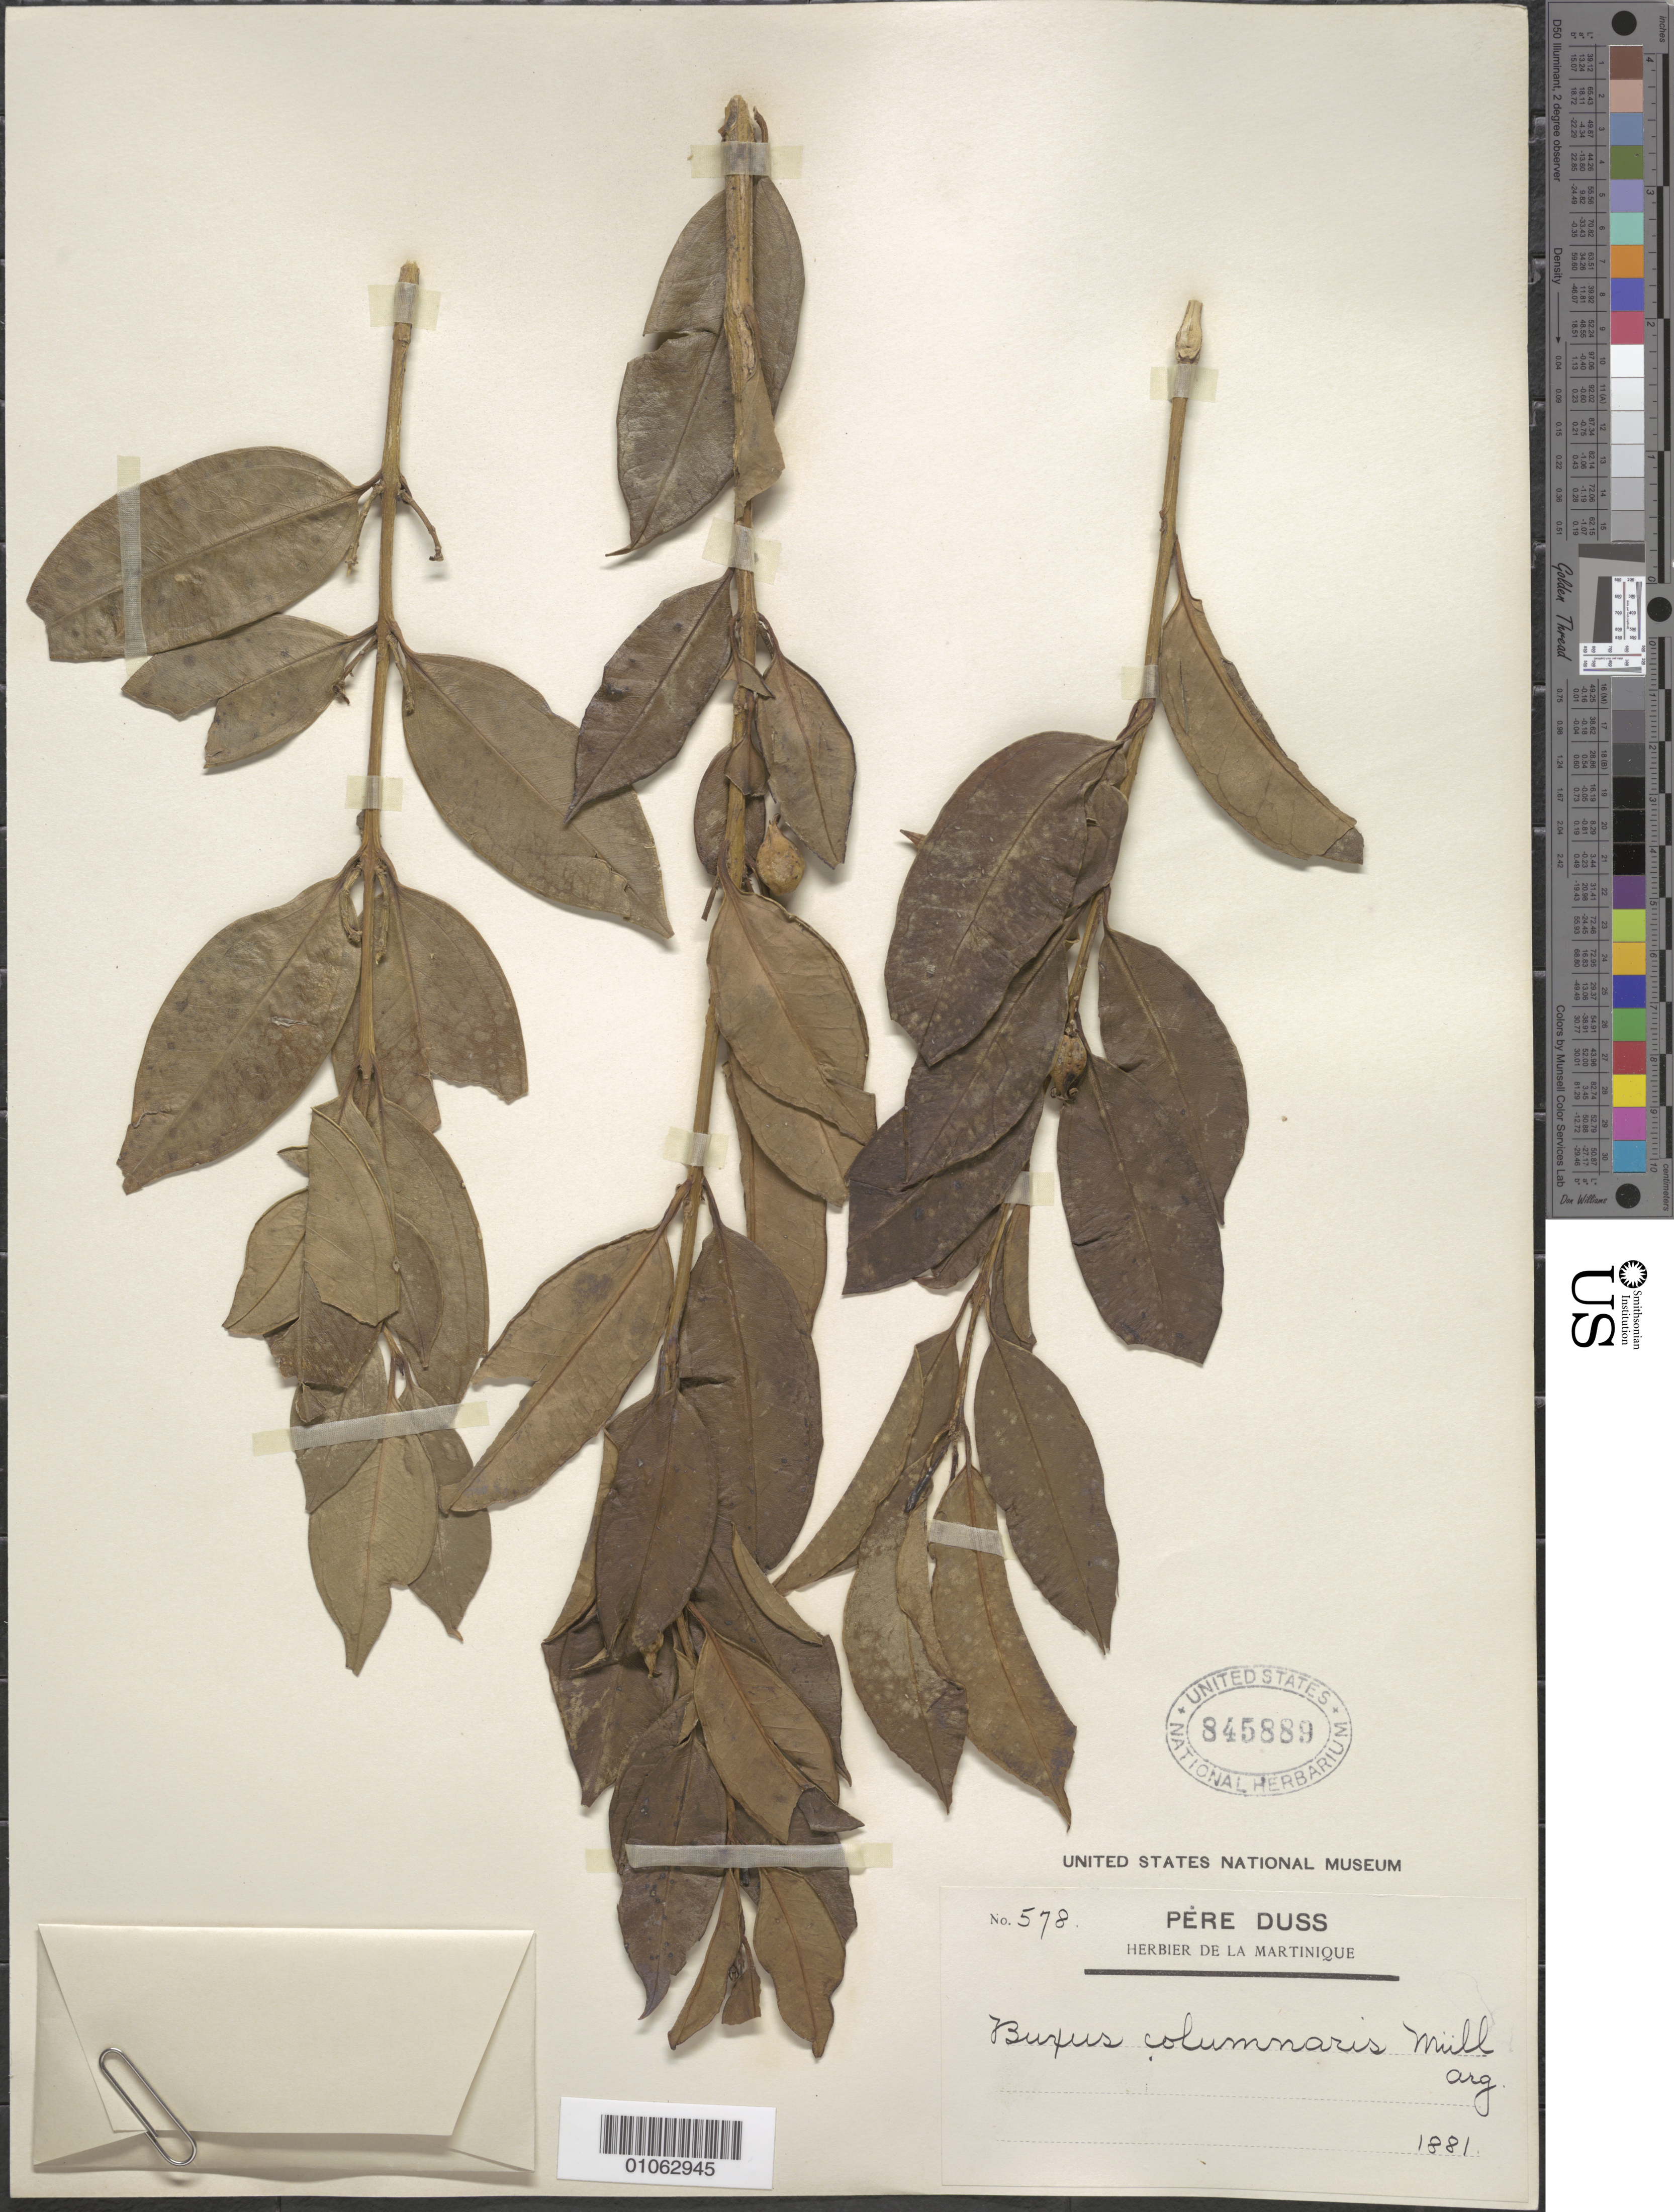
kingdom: Plantae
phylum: Tracheophyta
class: Magnoliopsida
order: Buxales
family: Buxaceae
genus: Buxus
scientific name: Buxus columnaris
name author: Müll. Arg.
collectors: Père Duss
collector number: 578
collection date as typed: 01 Jan 1881 to 31 Dec 1881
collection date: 1881-01-01/1881-12-31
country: Martinique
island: Martinique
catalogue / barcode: US 845889